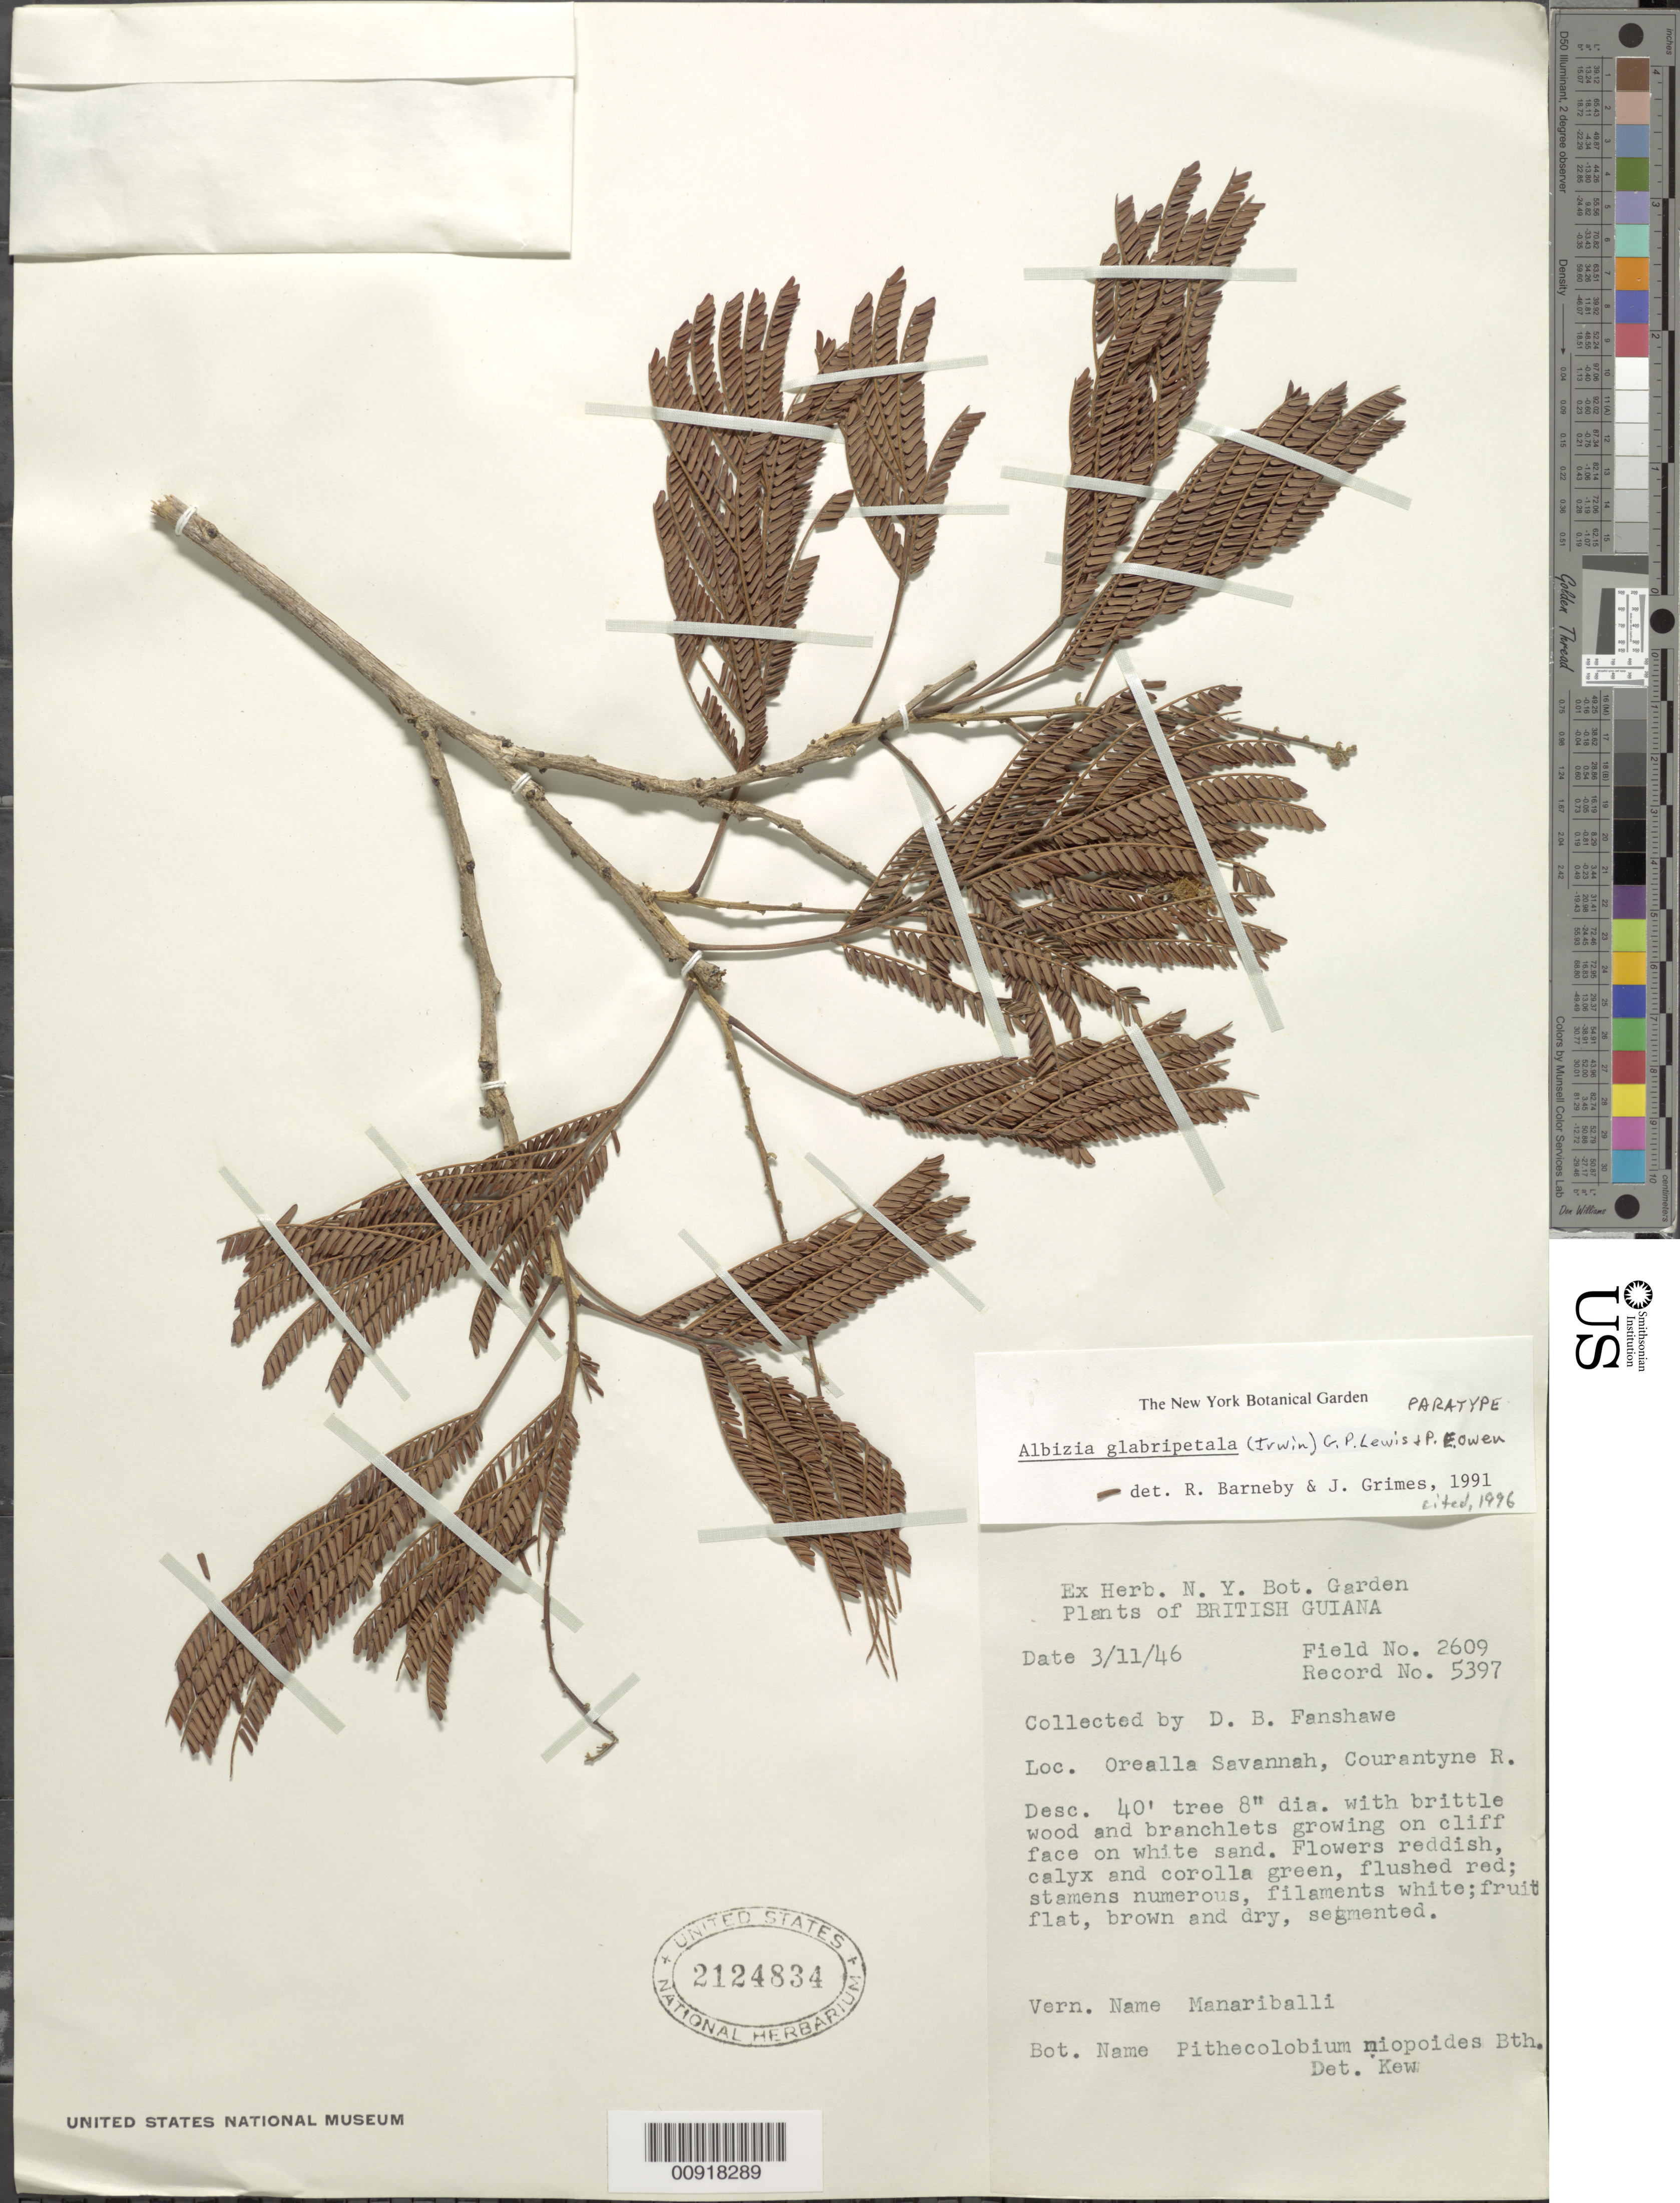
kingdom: Plantae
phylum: Tracheophyta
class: Magnoliopsida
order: Fabales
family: Fabaceae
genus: Pseudalbizzia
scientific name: Pseudalbizzia glabripetala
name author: (H.S. Irwin) Koenen & Duno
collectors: D. B. Fanshawe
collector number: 5397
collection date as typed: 3-Nov-46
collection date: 1946-11-03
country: Guyana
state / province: E. Berbice-Corentyne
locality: Courantyne R., Orealla Savanna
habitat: Cliff face on white sand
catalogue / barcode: US 2124834